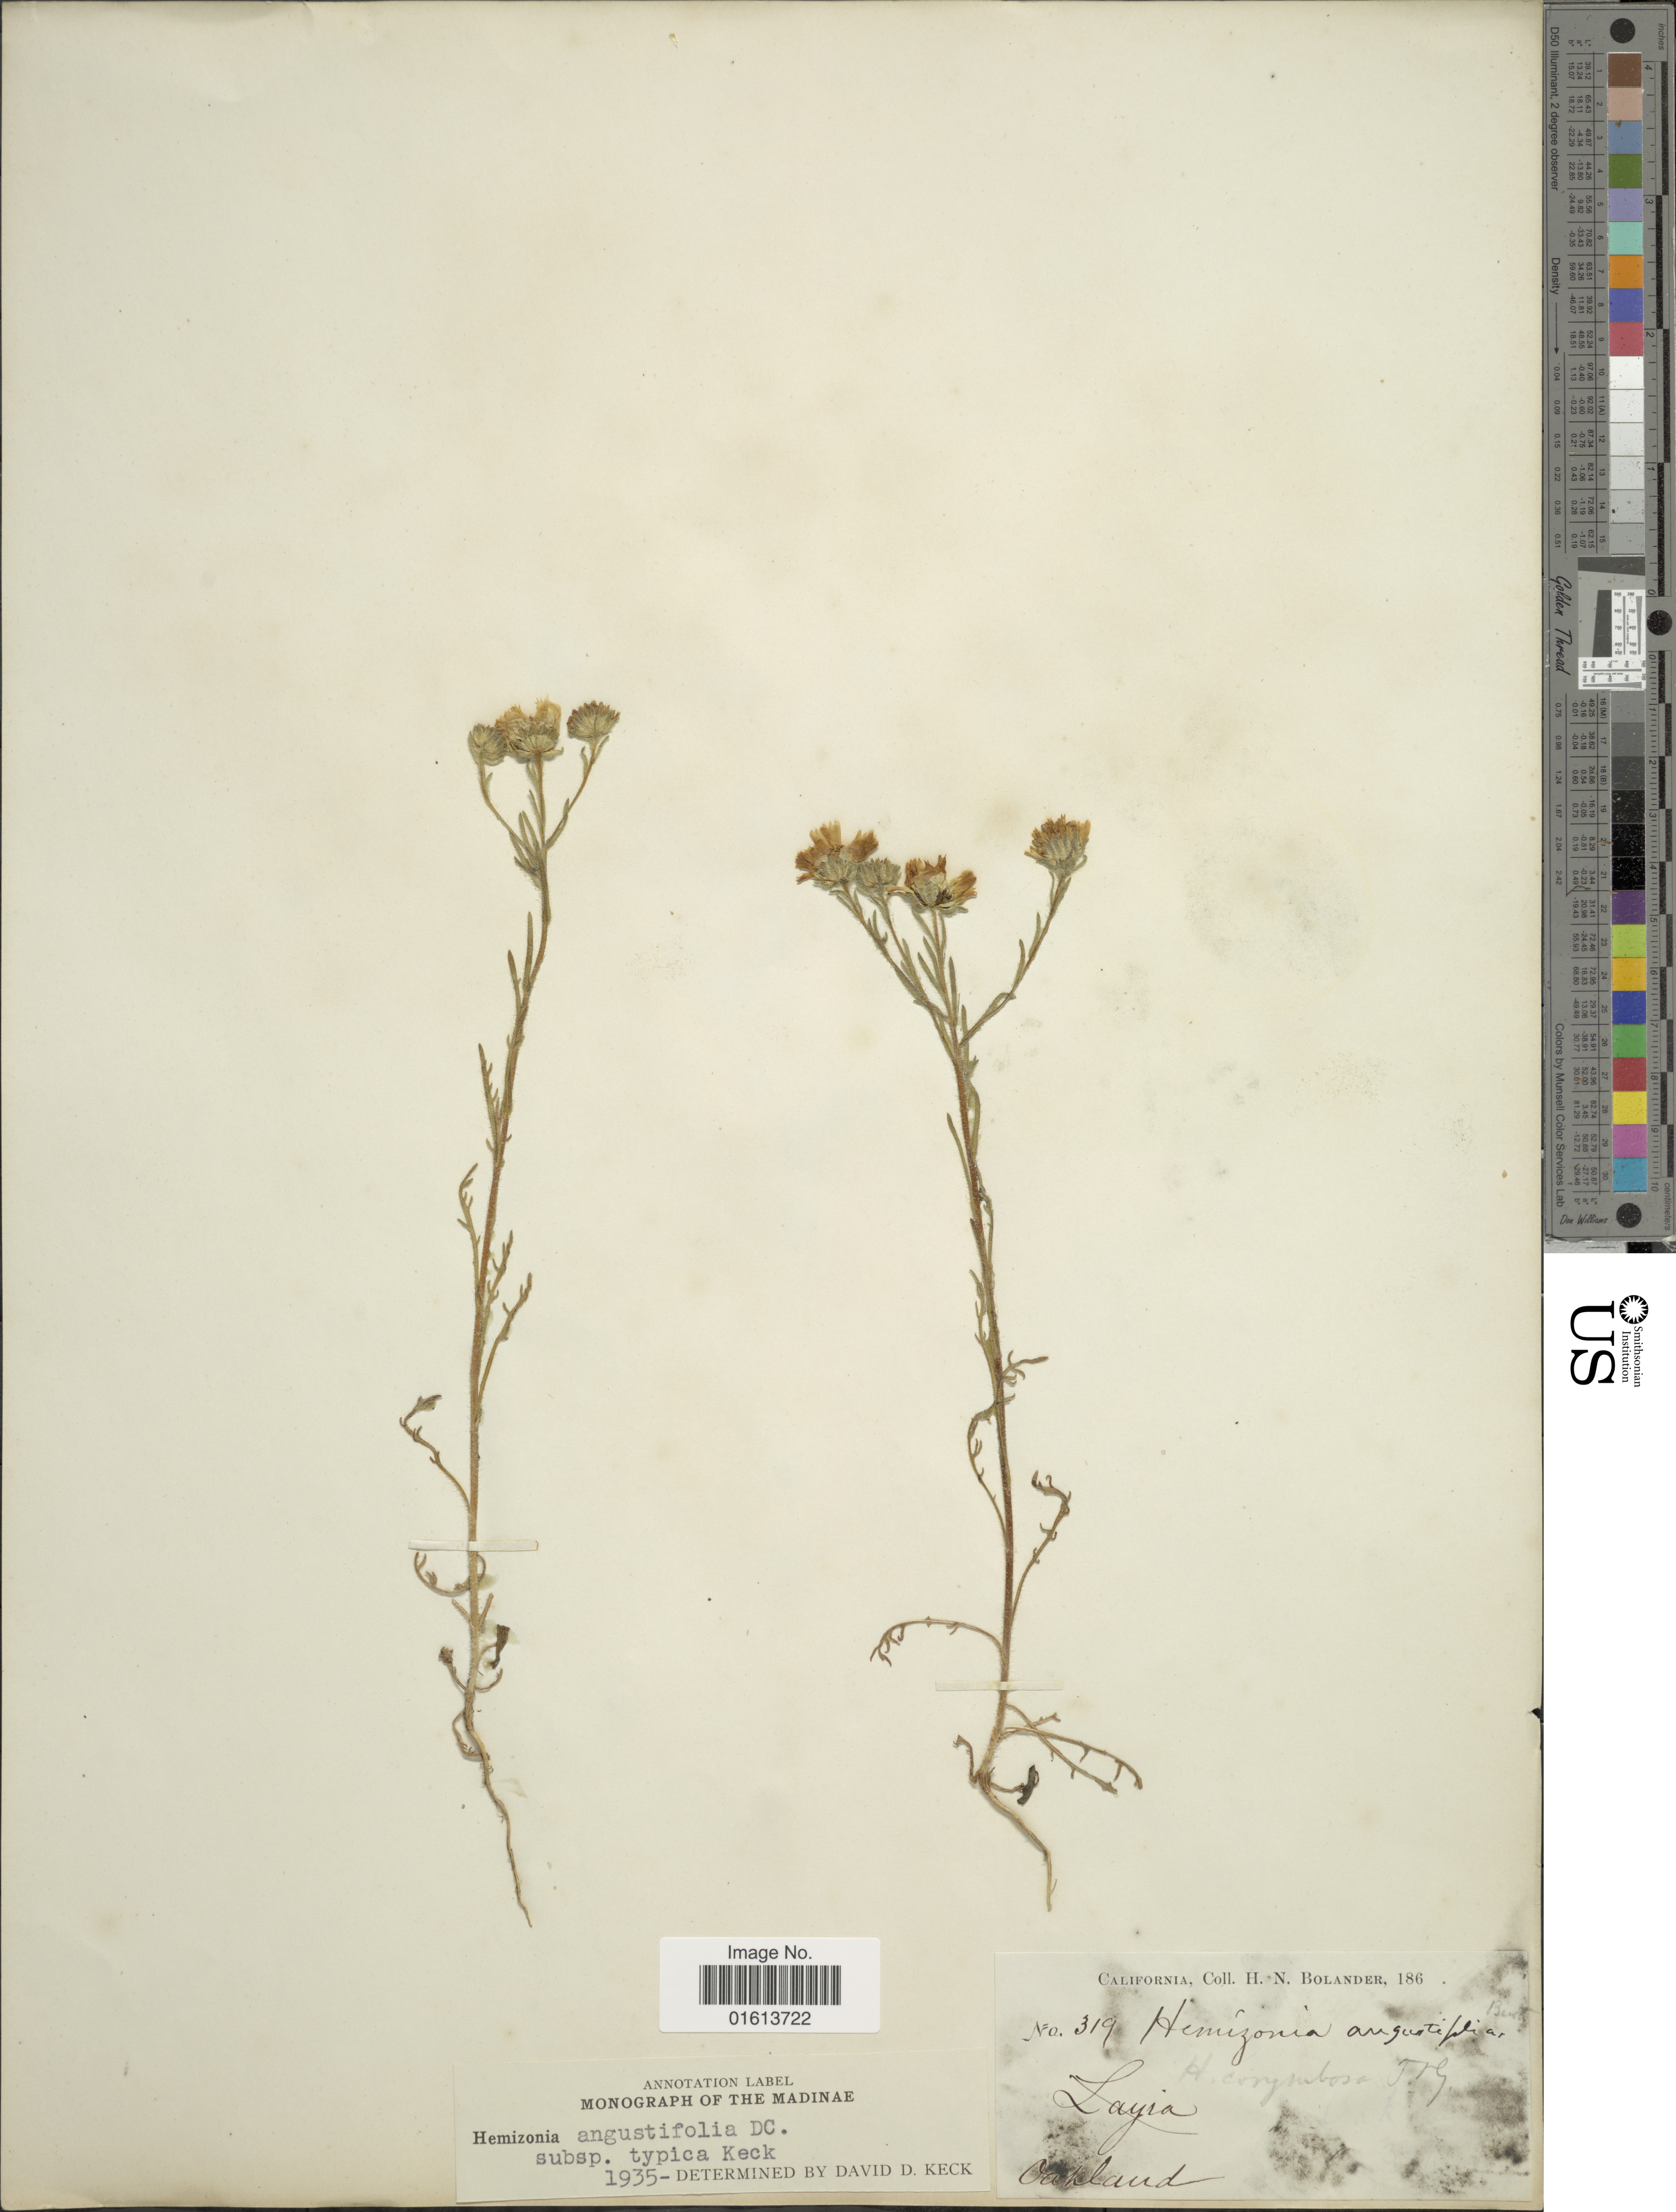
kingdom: Plantae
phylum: Tracheophyta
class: Magnoliopsida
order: Asterales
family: Asteraceae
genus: Deinandra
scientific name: Deinandra corymbosa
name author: (DC.) B.G. Baldwin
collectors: H. Bolander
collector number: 319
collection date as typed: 186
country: United States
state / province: California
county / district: Alameda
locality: Oakland